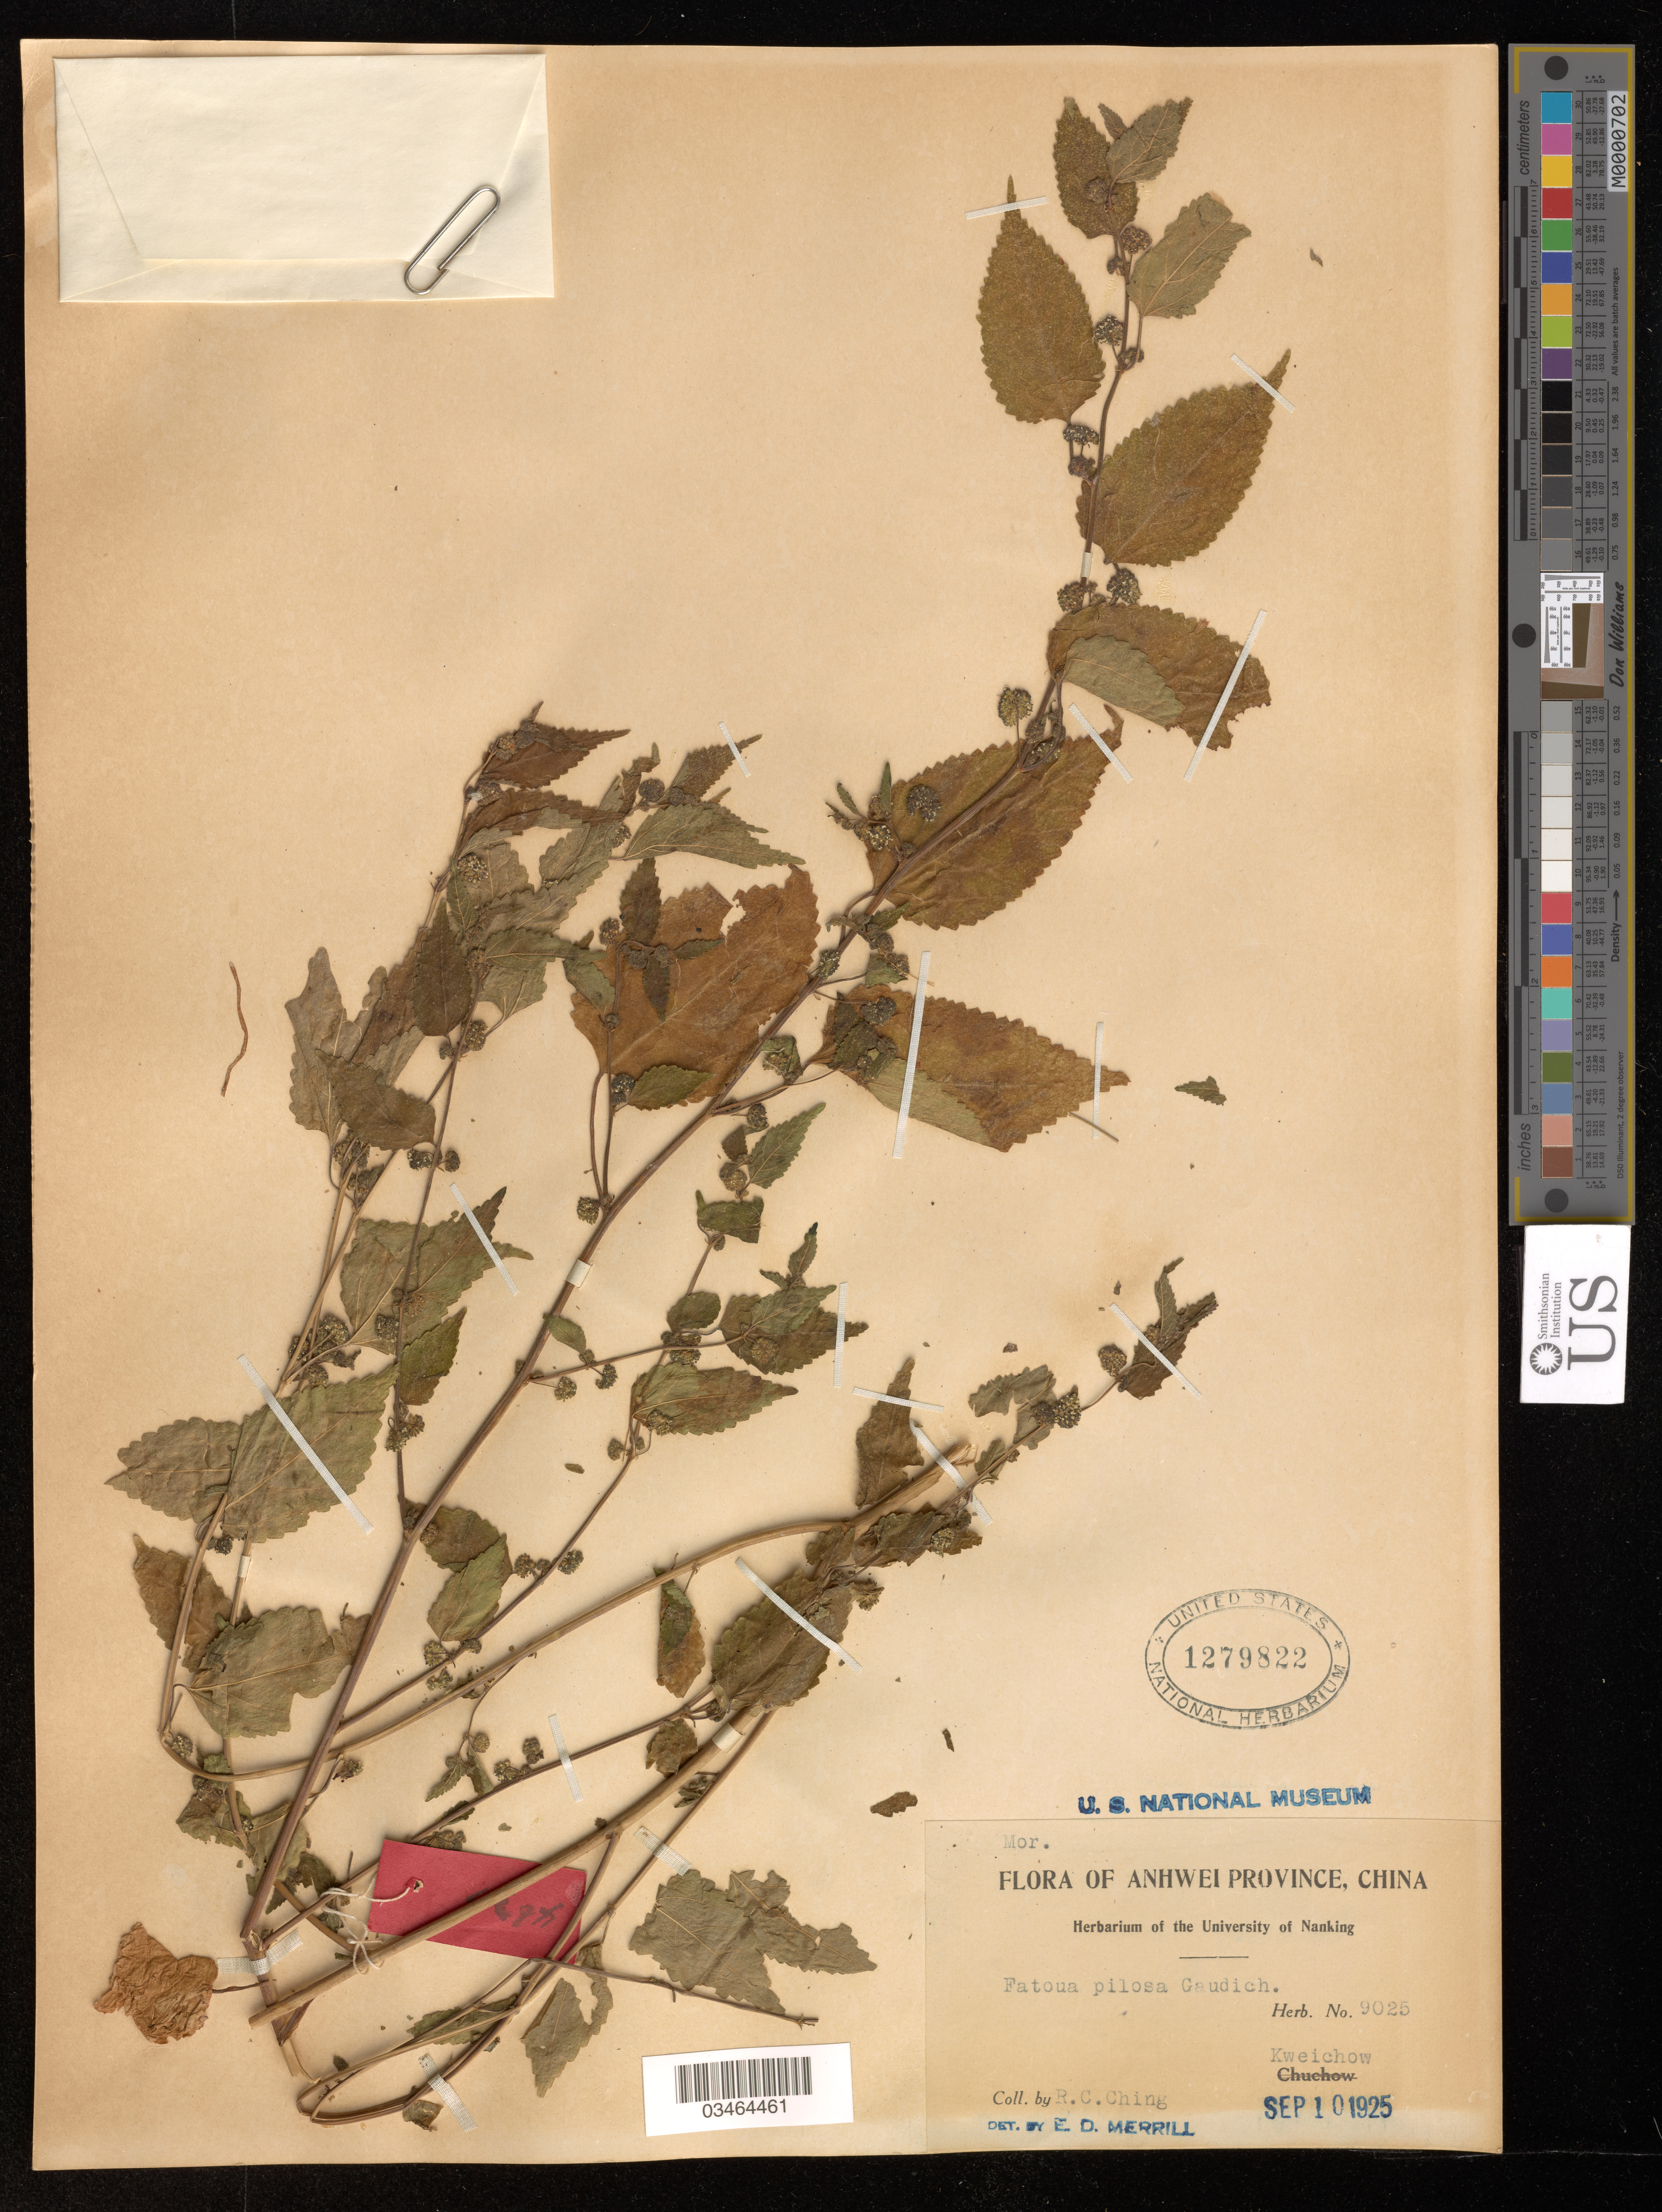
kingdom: Plantae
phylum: Tracheophyta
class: Magnoliopsida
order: Rosales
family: Moraceae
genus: Fatoua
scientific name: Fatoua pilosa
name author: Gaudich.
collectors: R. Ching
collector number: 9025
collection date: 1925-09-10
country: China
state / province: Anhui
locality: Anhwei Province. Kweichow.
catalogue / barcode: US 1279822